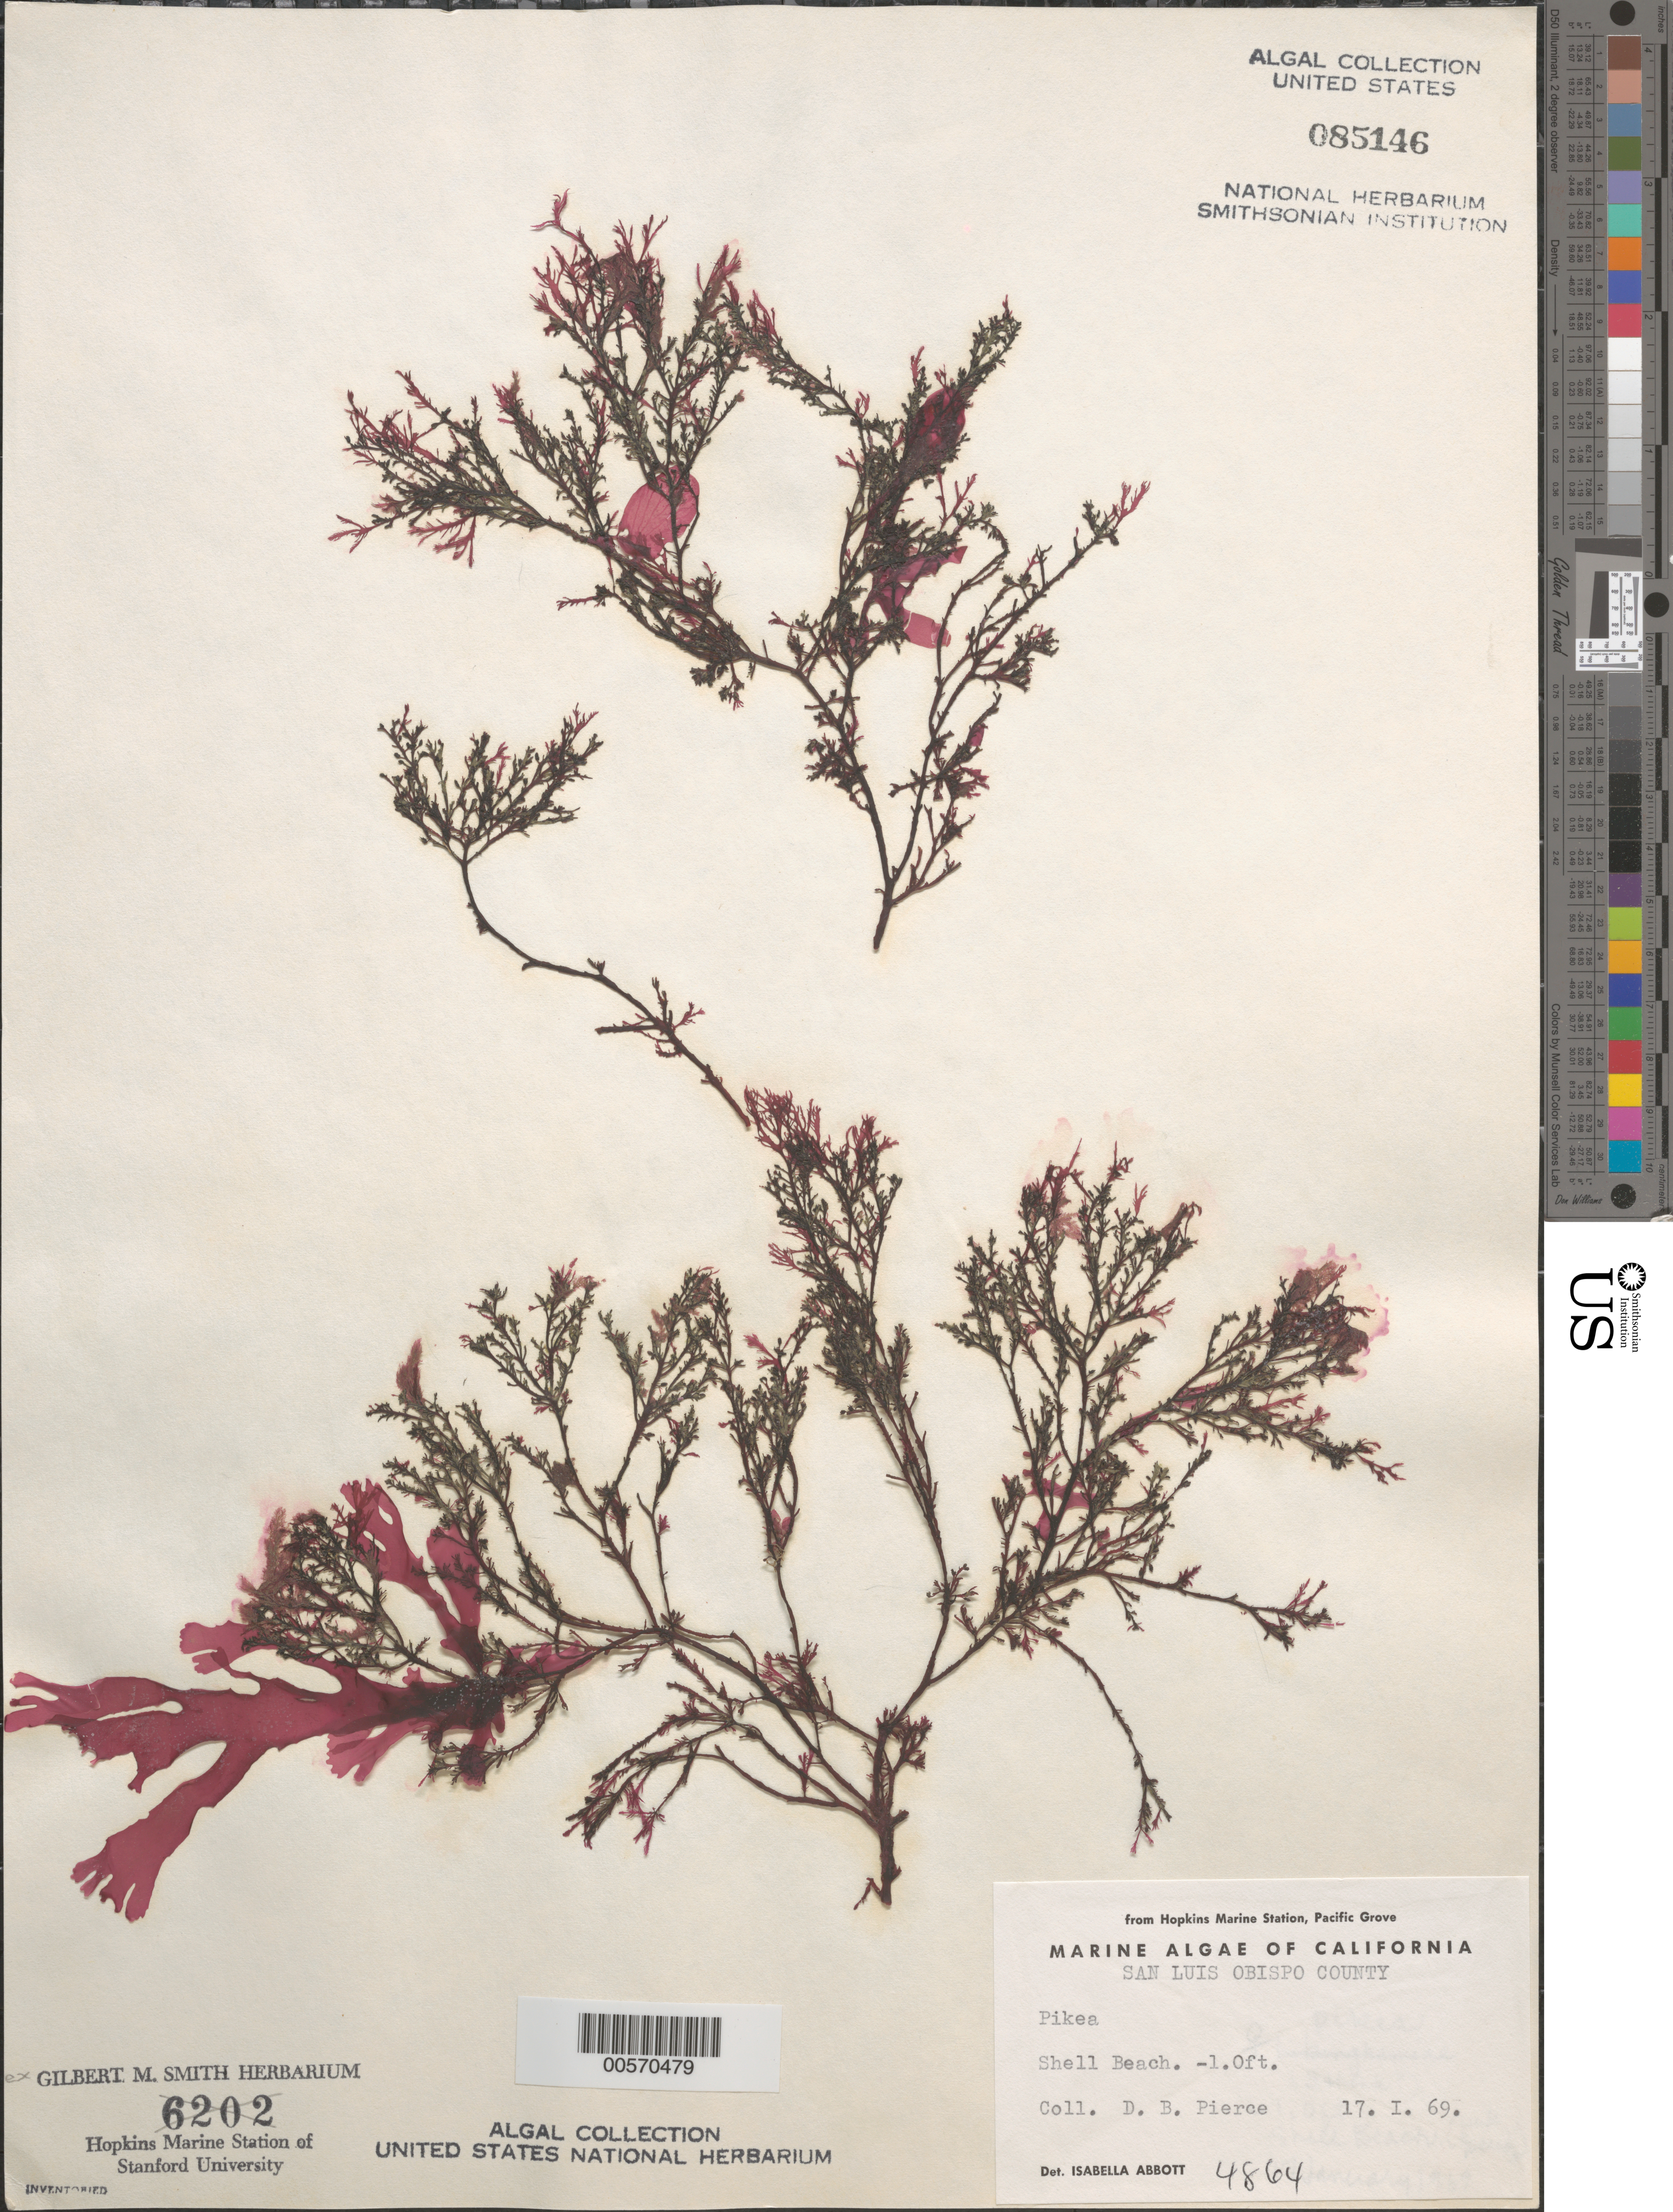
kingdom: Plantae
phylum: Rhodophyta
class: Florideophyceae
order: Gigartinales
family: Dumontiaceae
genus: Pikea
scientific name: Pikea sp.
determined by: Abbott, Isabella A.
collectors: D. Pierce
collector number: IAA 4864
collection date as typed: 17 Jan 1969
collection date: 1969-01-17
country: United States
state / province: California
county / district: San Luis Obispo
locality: Shell Beach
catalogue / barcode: US 85146